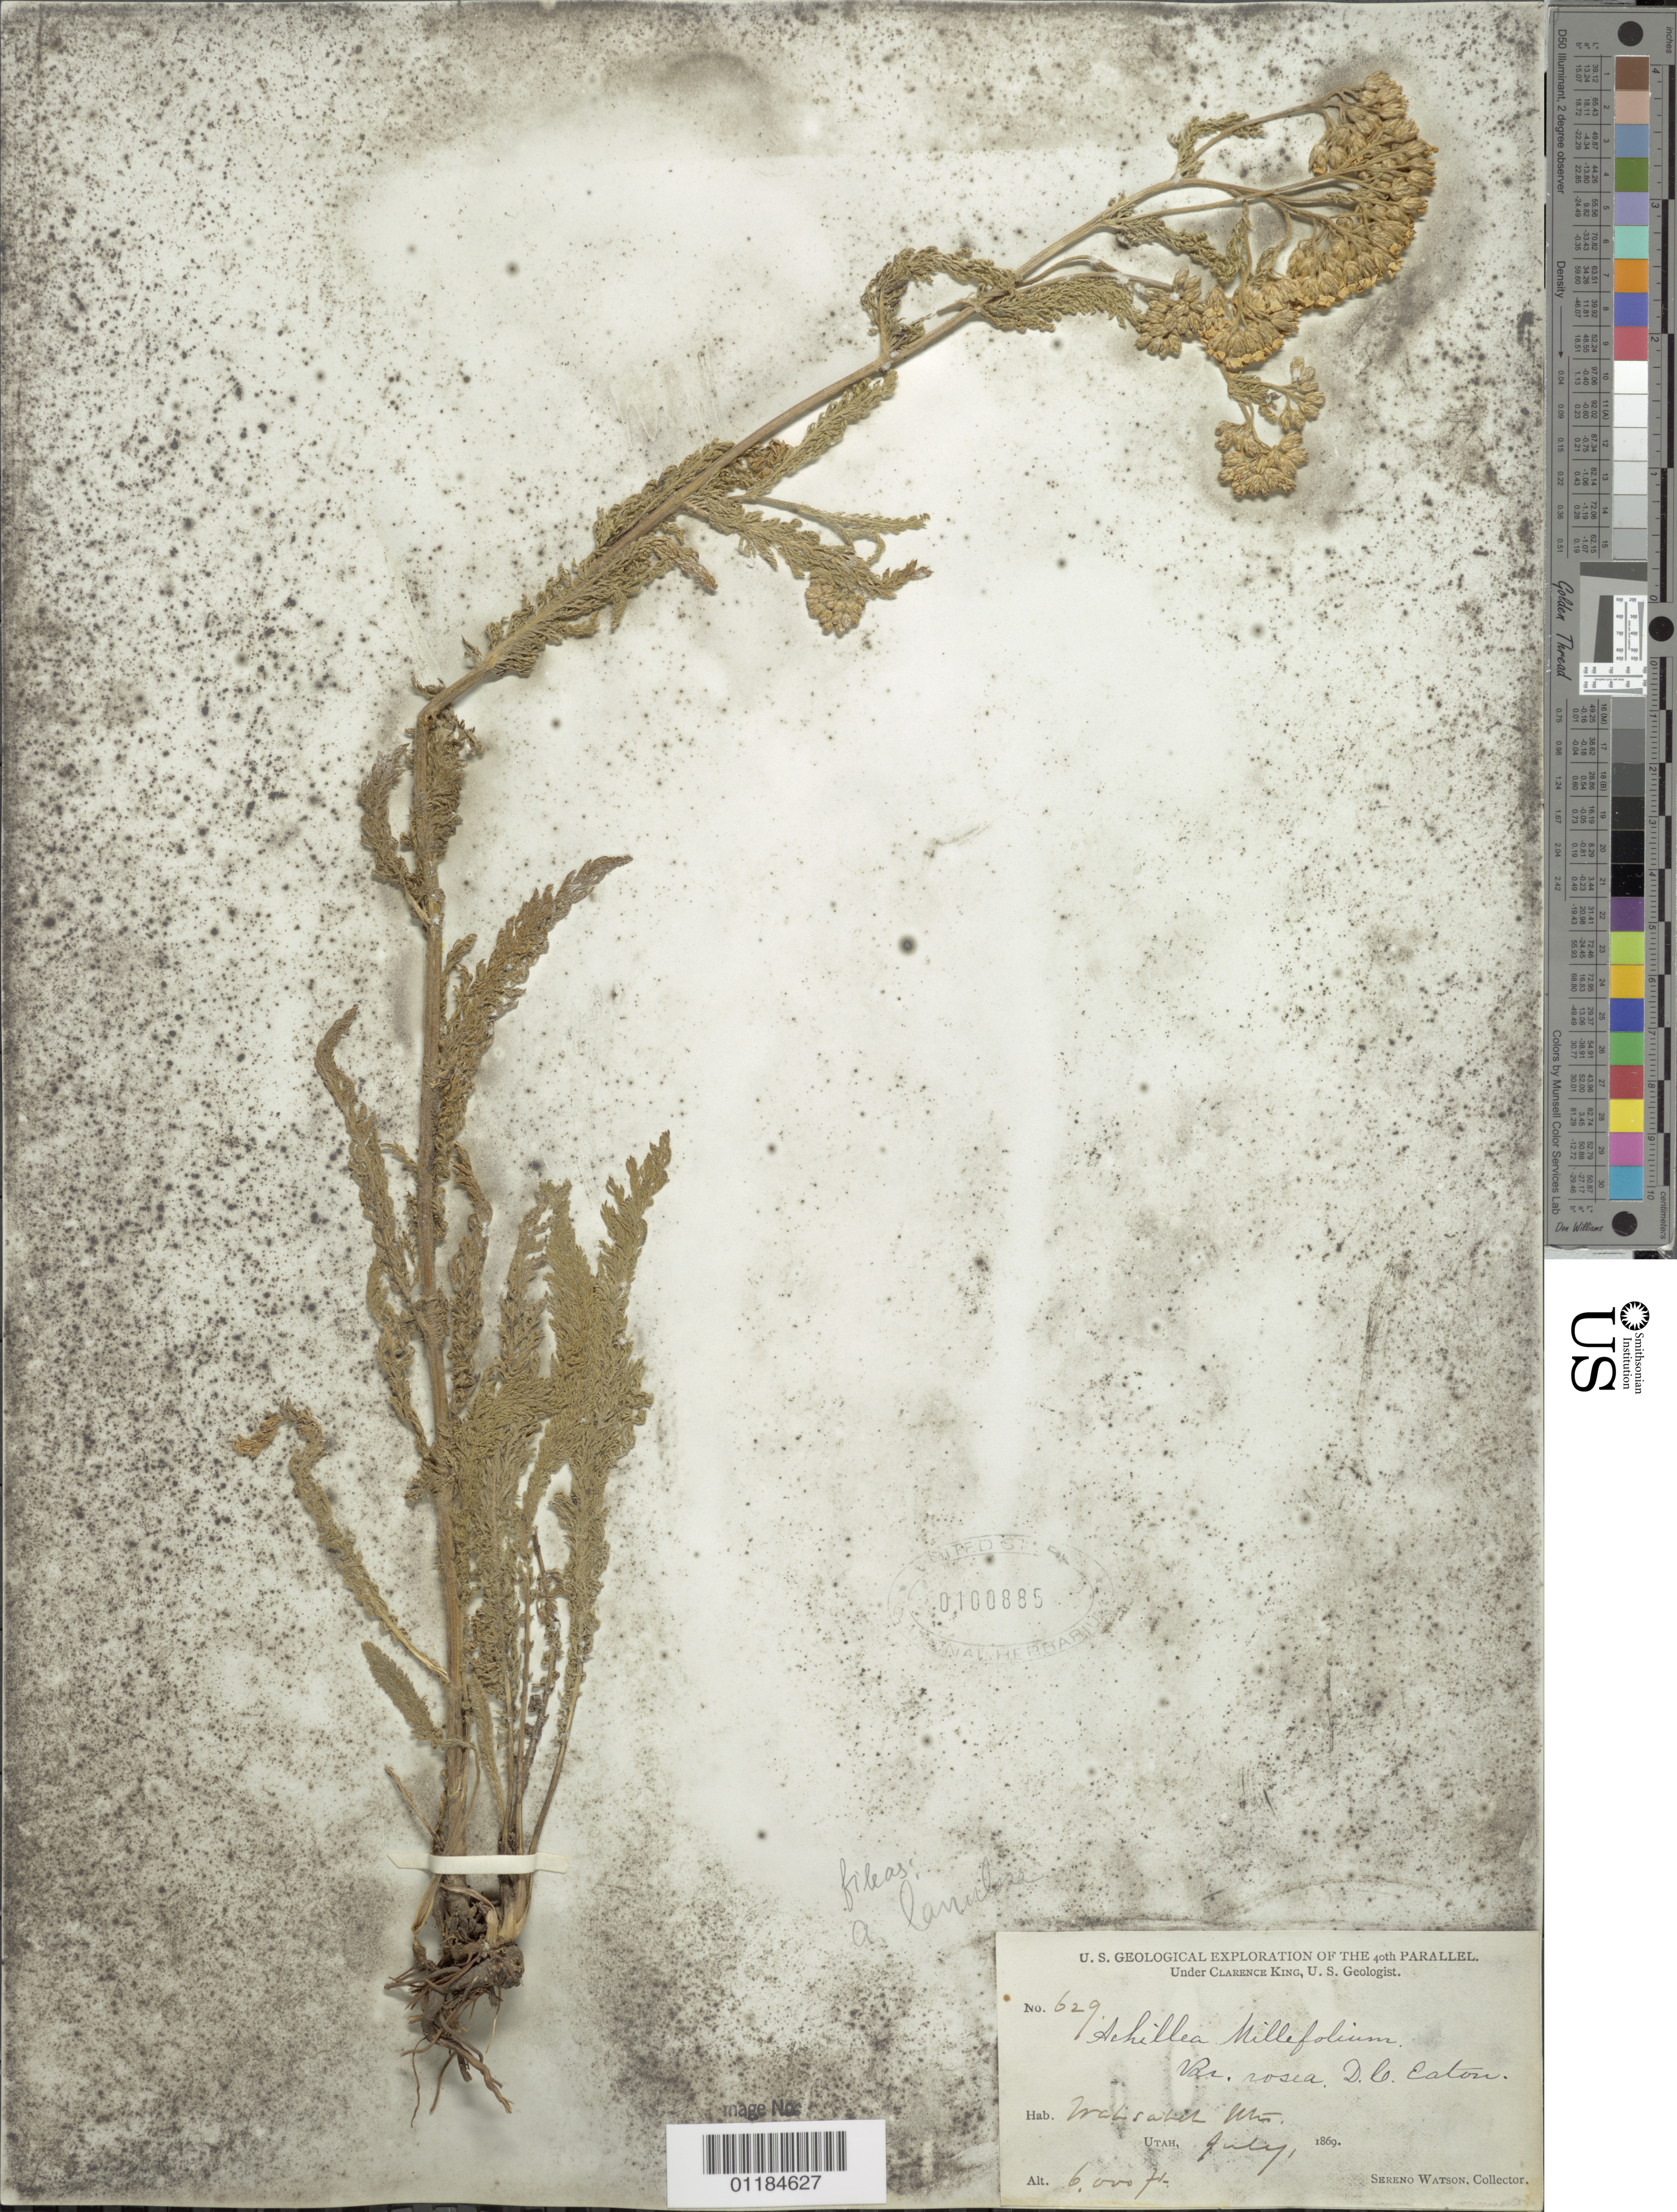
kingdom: Plantae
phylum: Tracheophyta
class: Magnoliopsida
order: Asterales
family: Asteraceae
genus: Achillea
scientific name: Achillea lanulosa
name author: Nutt.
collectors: S. Watson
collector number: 629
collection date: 1869-07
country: United States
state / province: Utah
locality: Wahsatch Mts.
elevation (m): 1829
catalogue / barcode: US 100885